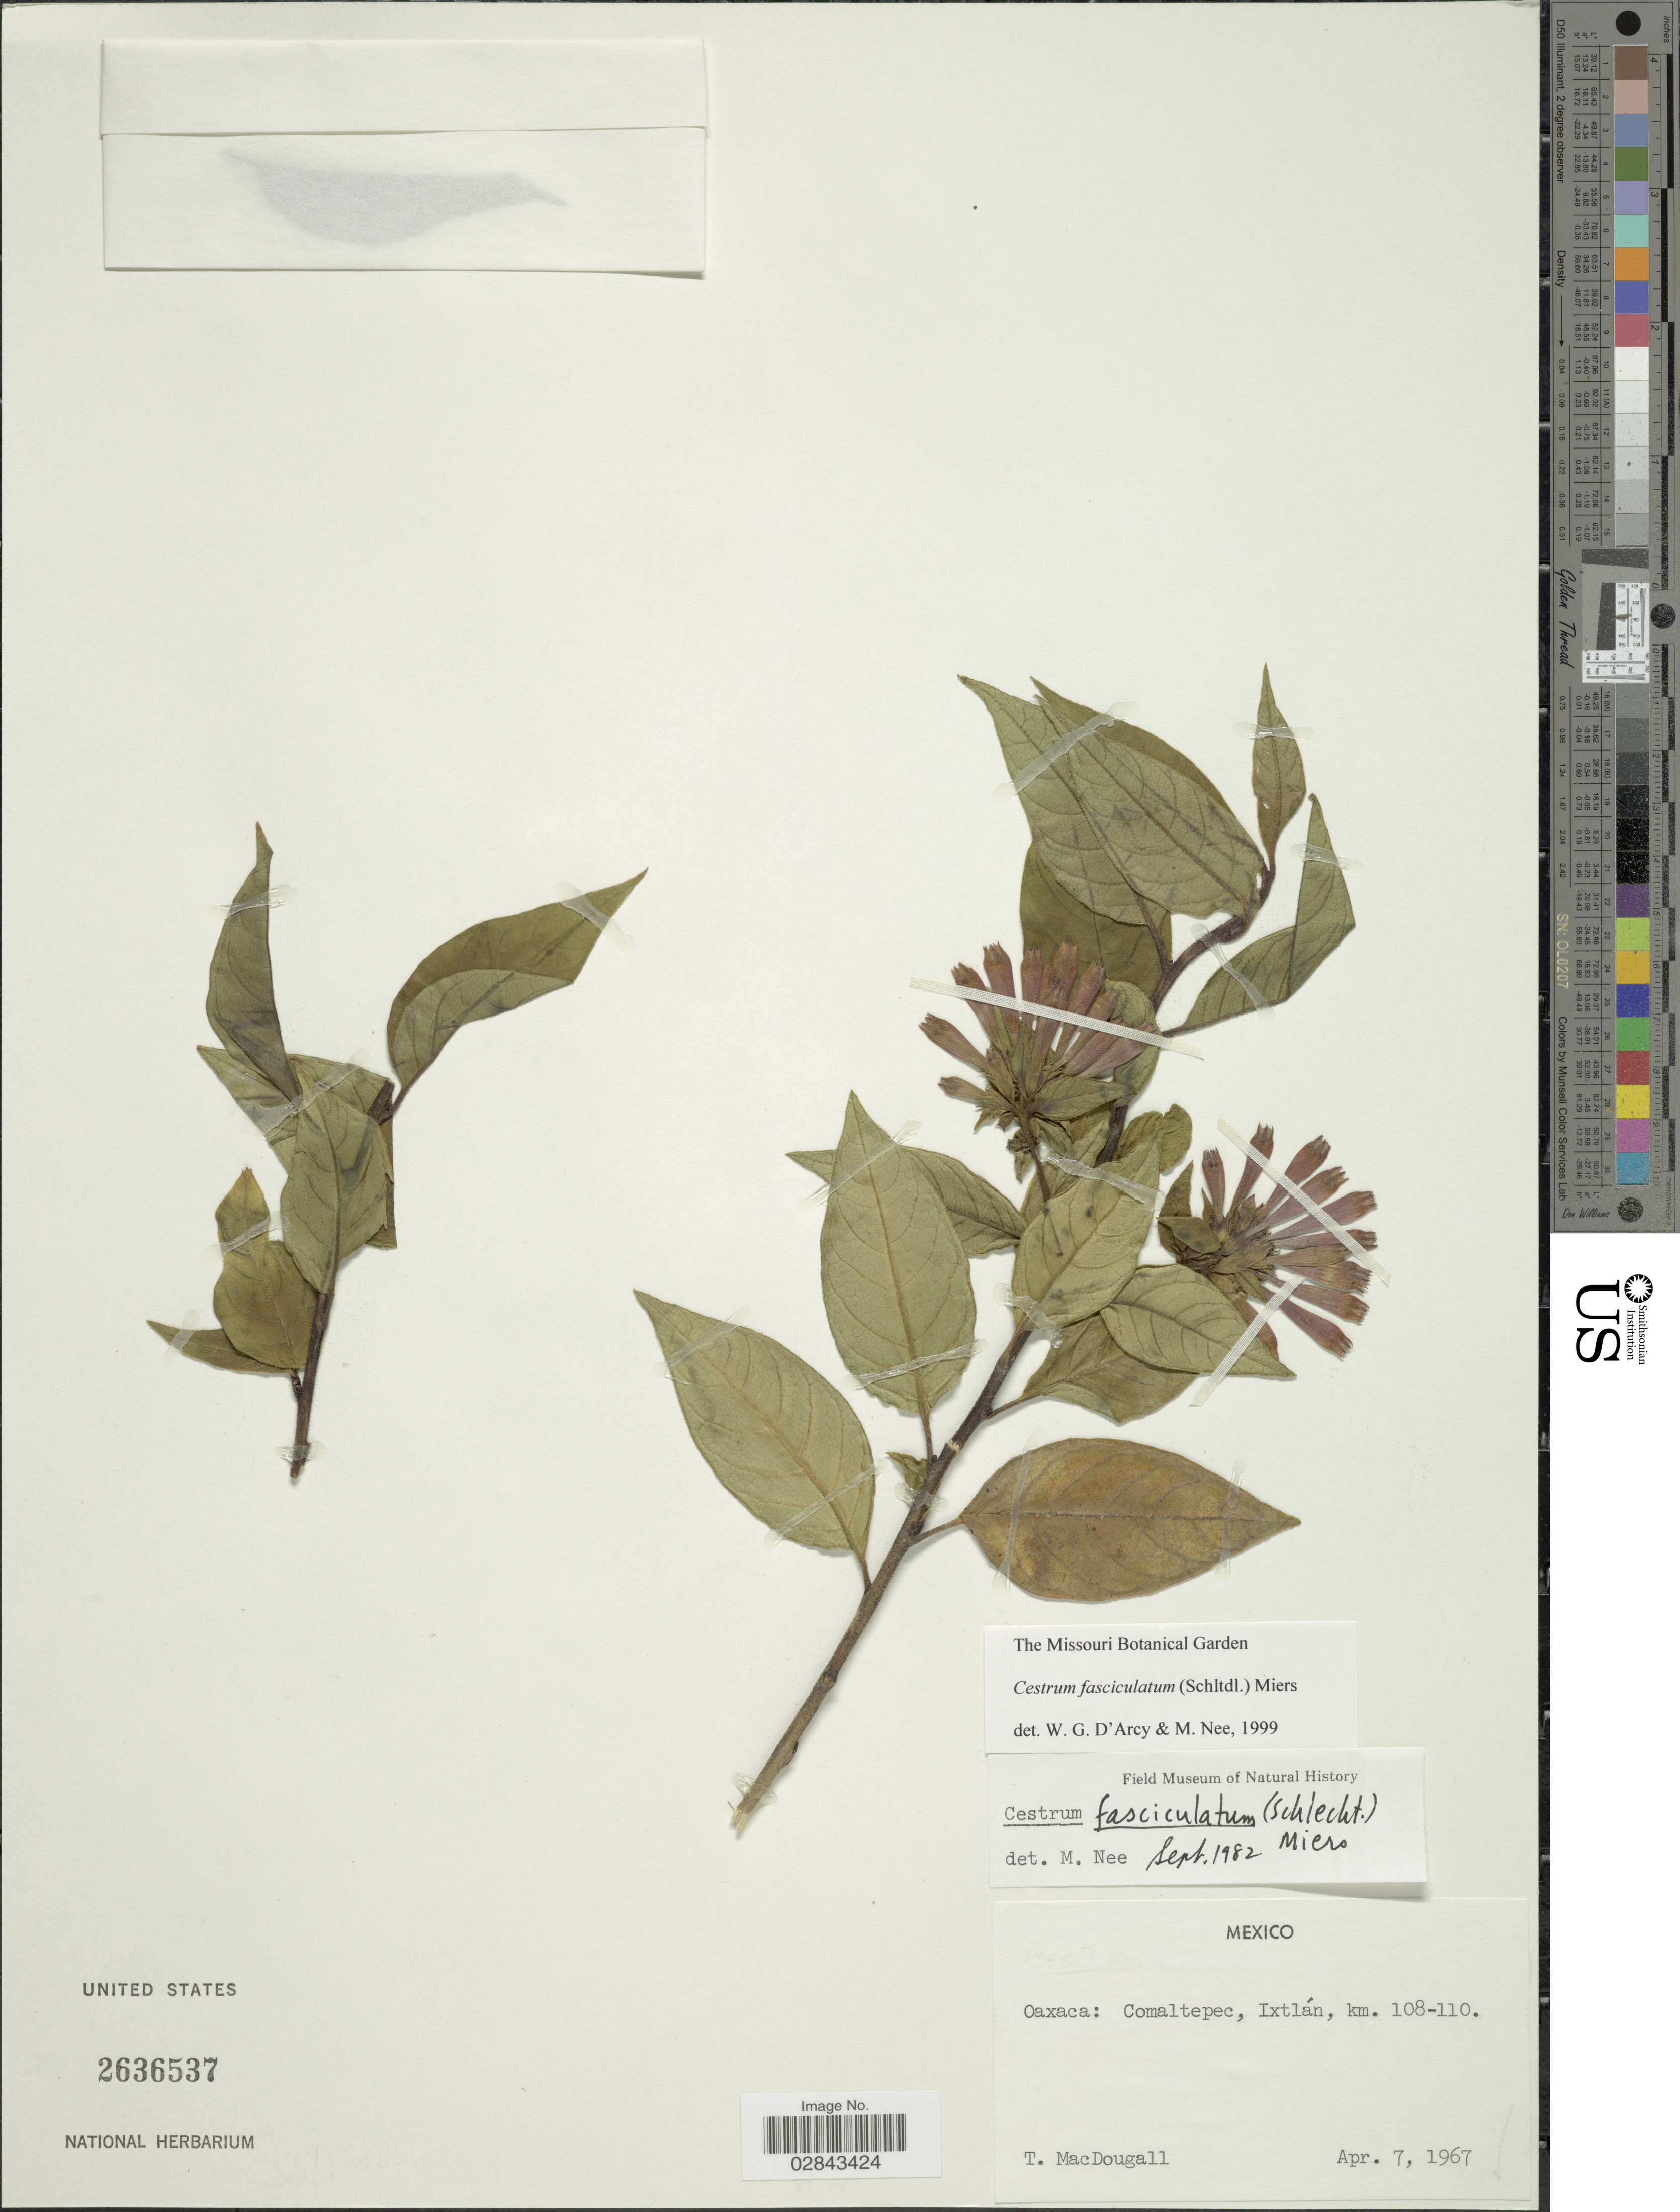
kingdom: Plantae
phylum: Tracheophyta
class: Magnoliopsida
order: Solanales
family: Solanaceae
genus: Cestrum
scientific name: Cestrum fasciculatum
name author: (Schltdl.) Miers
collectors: T. B. MacDougall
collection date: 1967-04-07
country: Mexico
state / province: Oaxaca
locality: Comaltepec, Ixtlán, km. 108-110.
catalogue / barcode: US 2636537